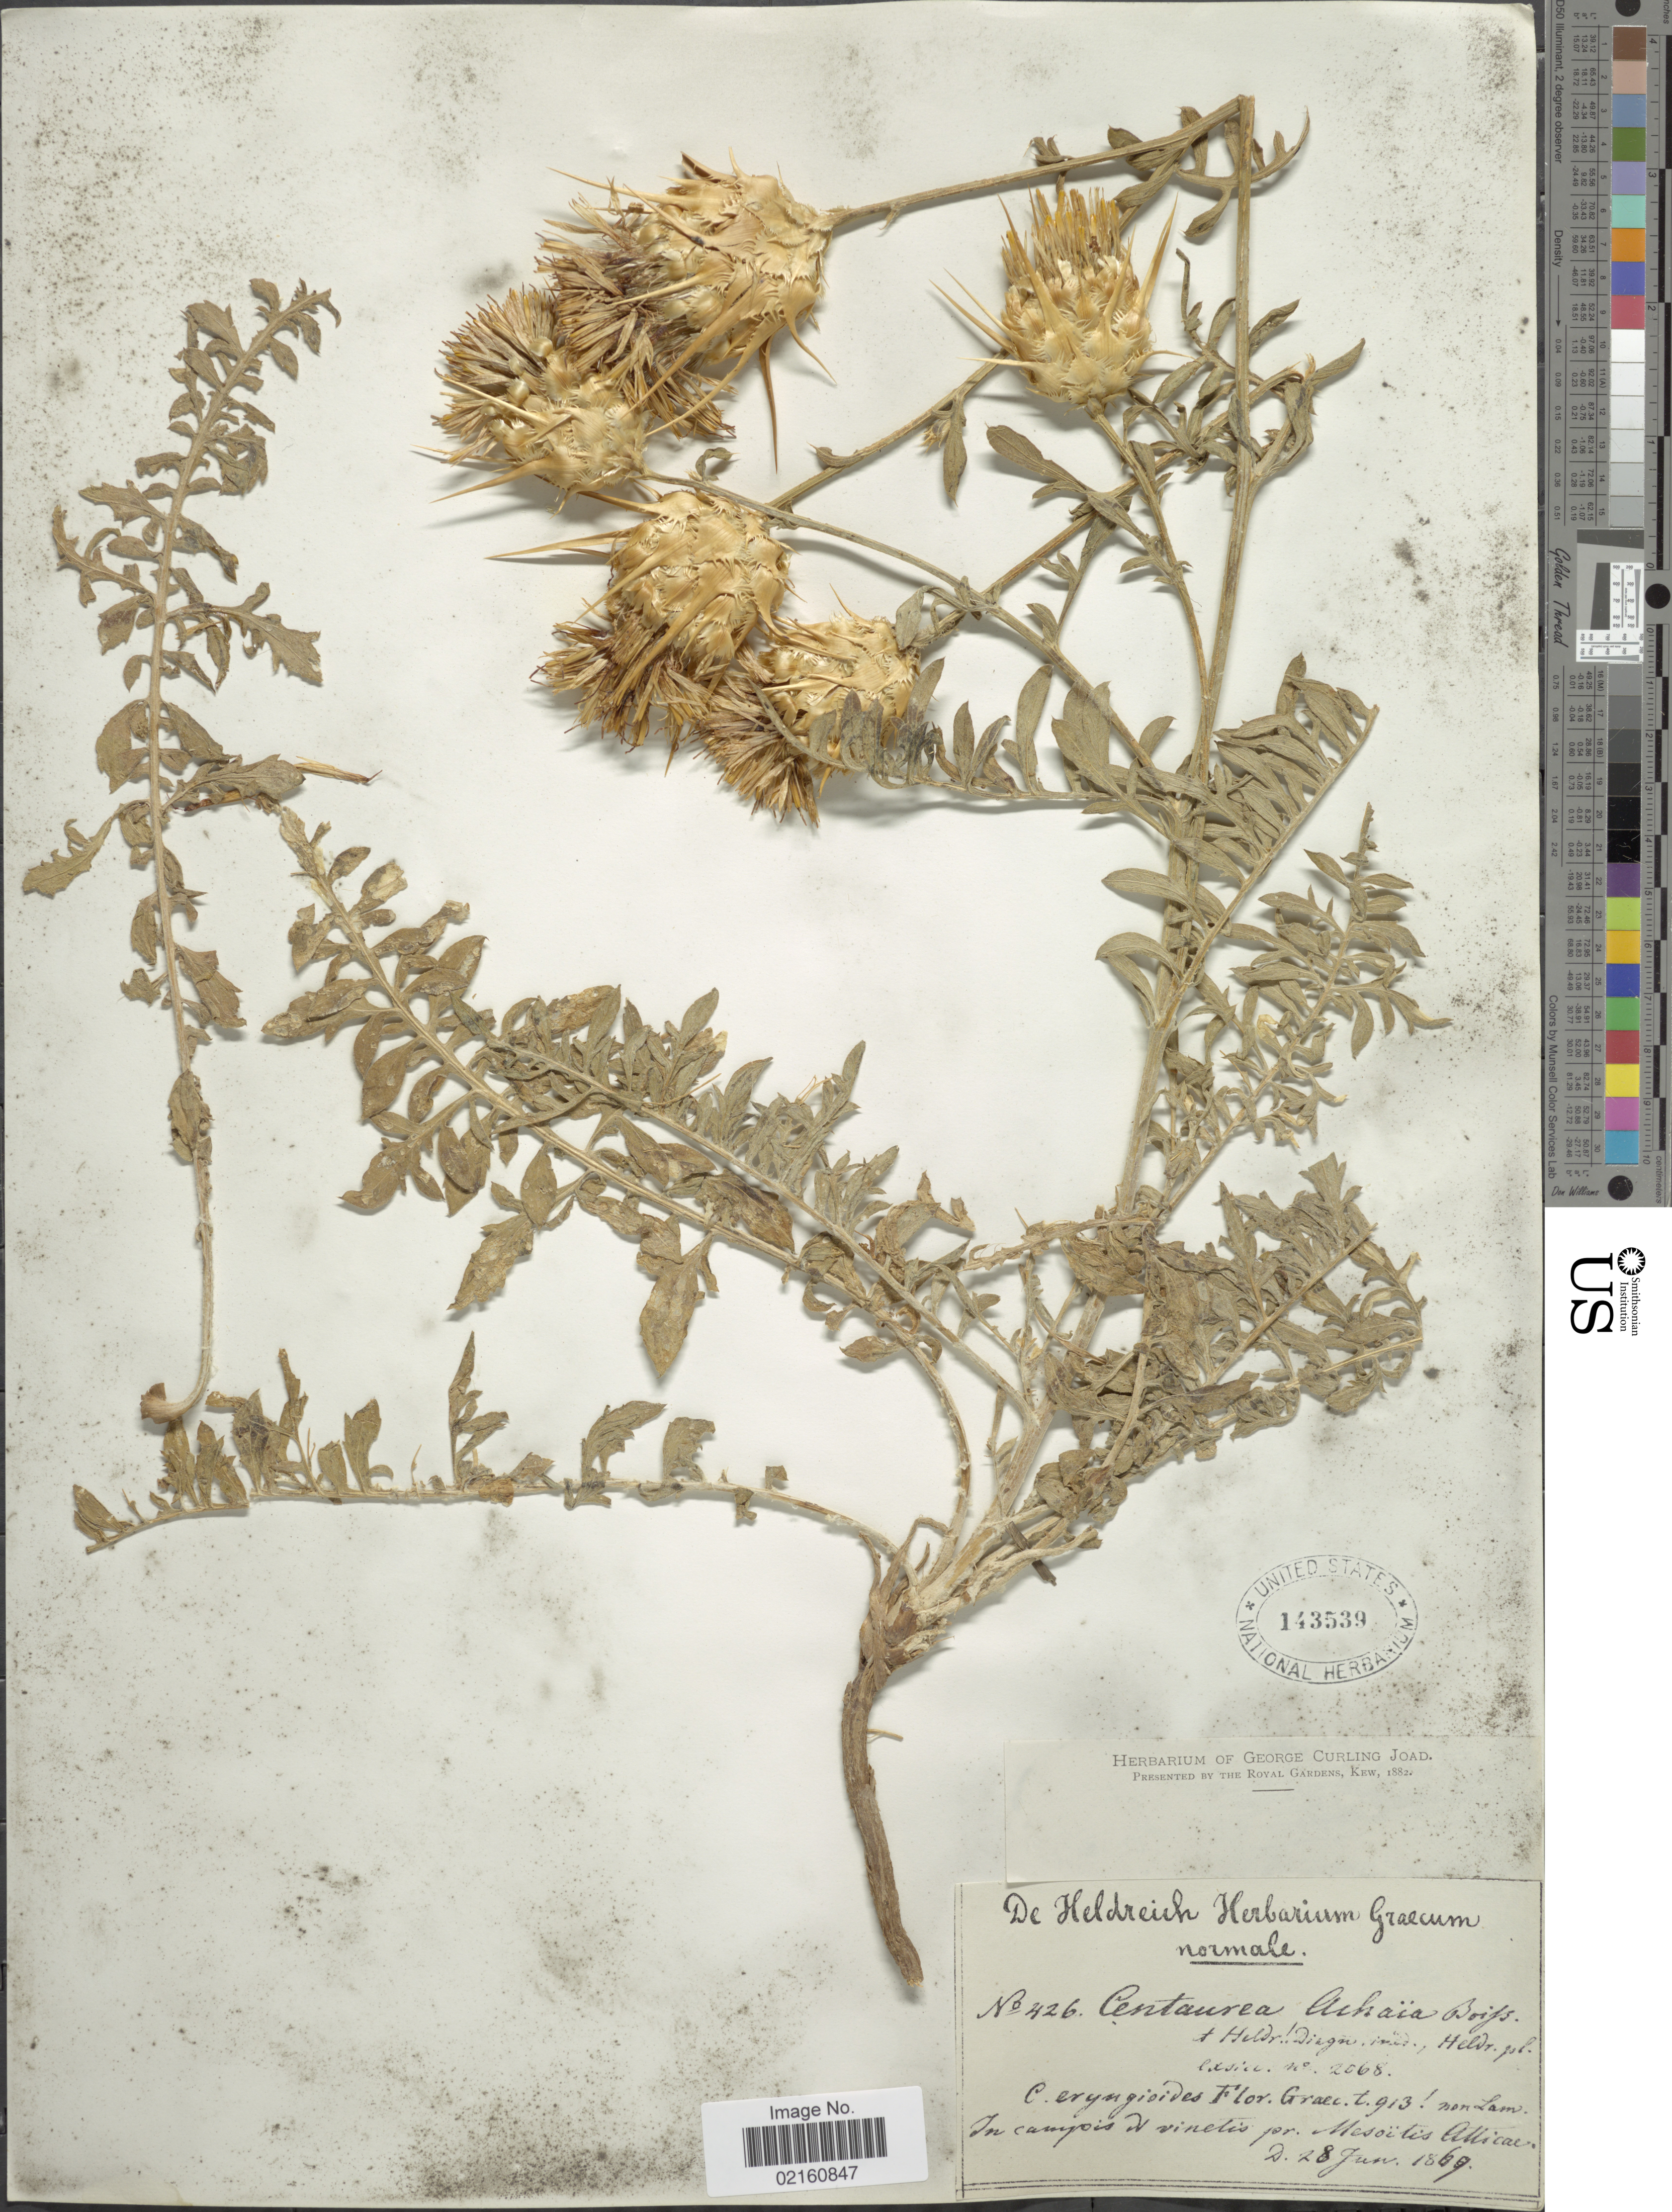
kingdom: Plantae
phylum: Tracheophyta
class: Magnoliopsida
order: Asterales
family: Asteraceae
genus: Centaurea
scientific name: Centaurea achaia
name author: Boiss. & Heldr.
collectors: ex herb. De Heldreich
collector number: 426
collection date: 1869-06-28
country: Greece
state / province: Attica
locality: Pr. Mesoitis Atticae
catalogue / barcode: US 143539